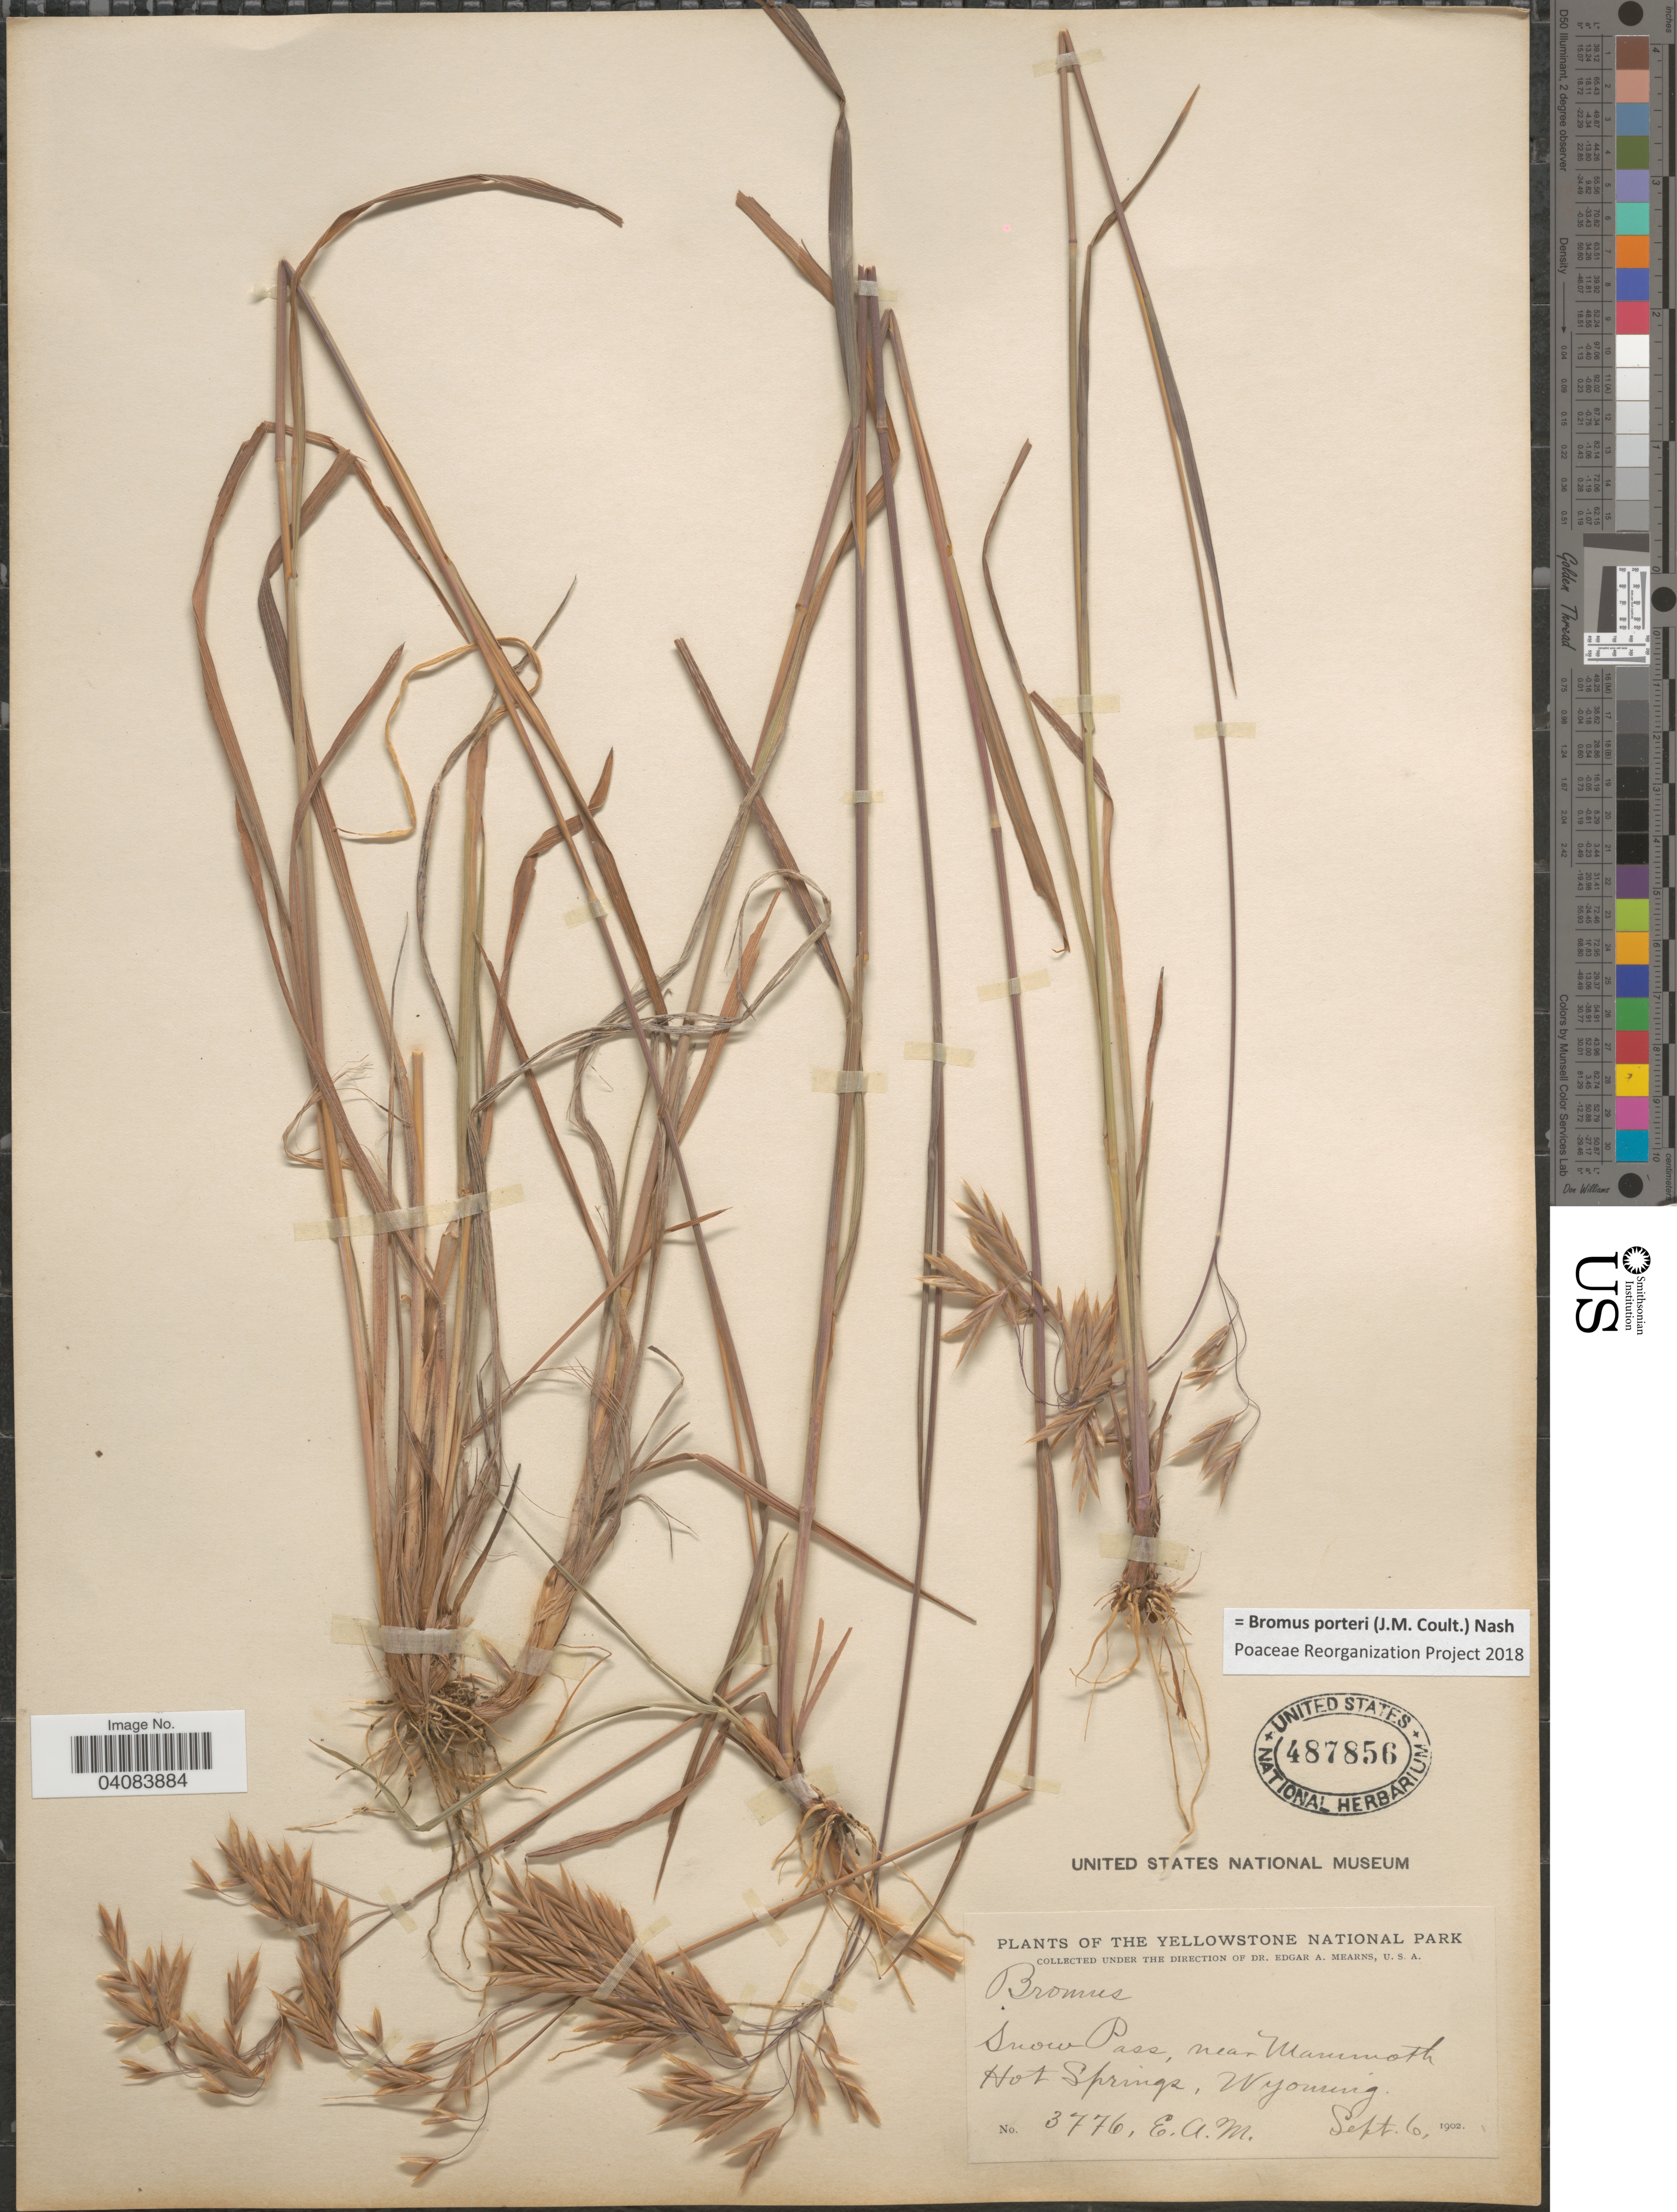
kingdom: Plantae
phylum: Tracheophyta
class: Liliopsida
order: Poales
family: Poaceae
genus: Bromus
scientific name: Bromus porteri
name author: (J.M. Coult.) Nash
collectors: E. A. Mearns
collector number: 3776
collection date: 1902-09-06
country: United States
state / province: Wyoming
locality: Yellowstone National Park. Snow Pass, near Mammoth Hot Springs.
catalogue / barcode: US 487856